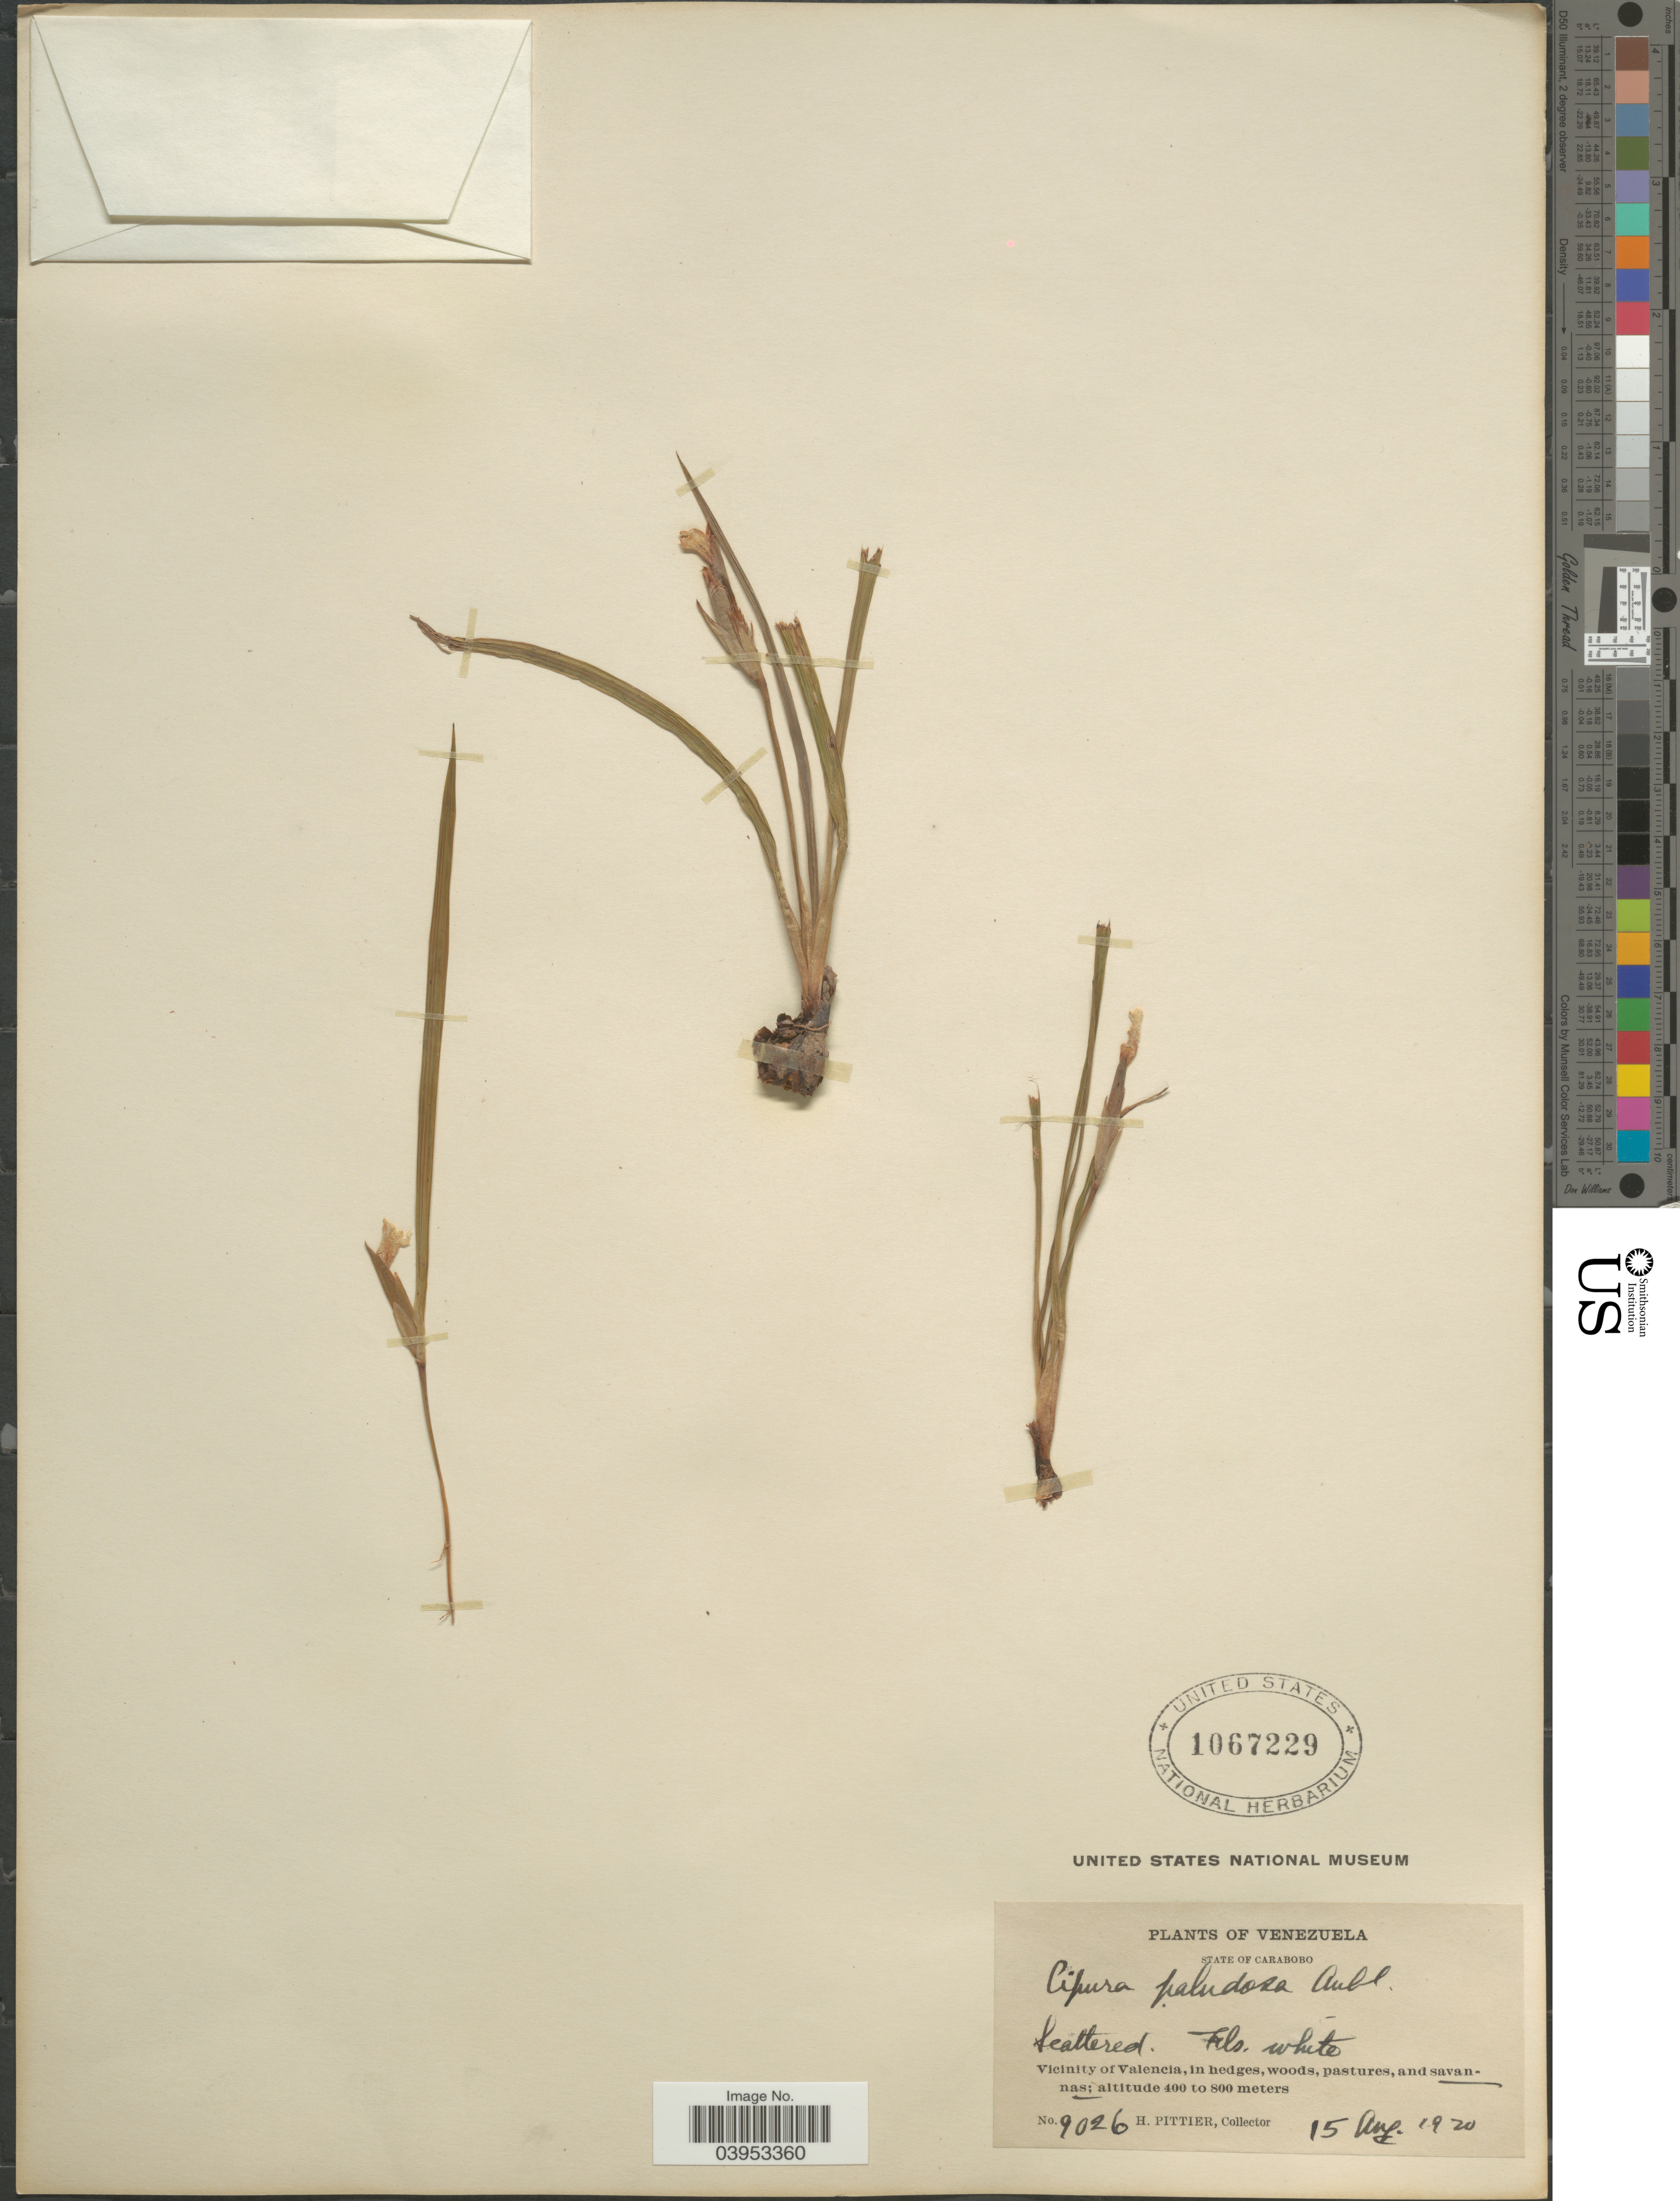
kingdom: Plantae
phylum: Tracheophyta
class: Liliopsida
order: Asparagales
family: Iridaceae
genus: Cipura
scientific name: Cipura paludosa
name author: Aubl.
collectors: H. F. Pittier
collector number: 9026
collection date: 1920-08-15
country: Venezuela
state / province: Carabobo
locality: Vicinity of Valencia, in hedges, woods, pastures, and Savannas.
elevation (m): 400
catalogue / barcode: US 1067229